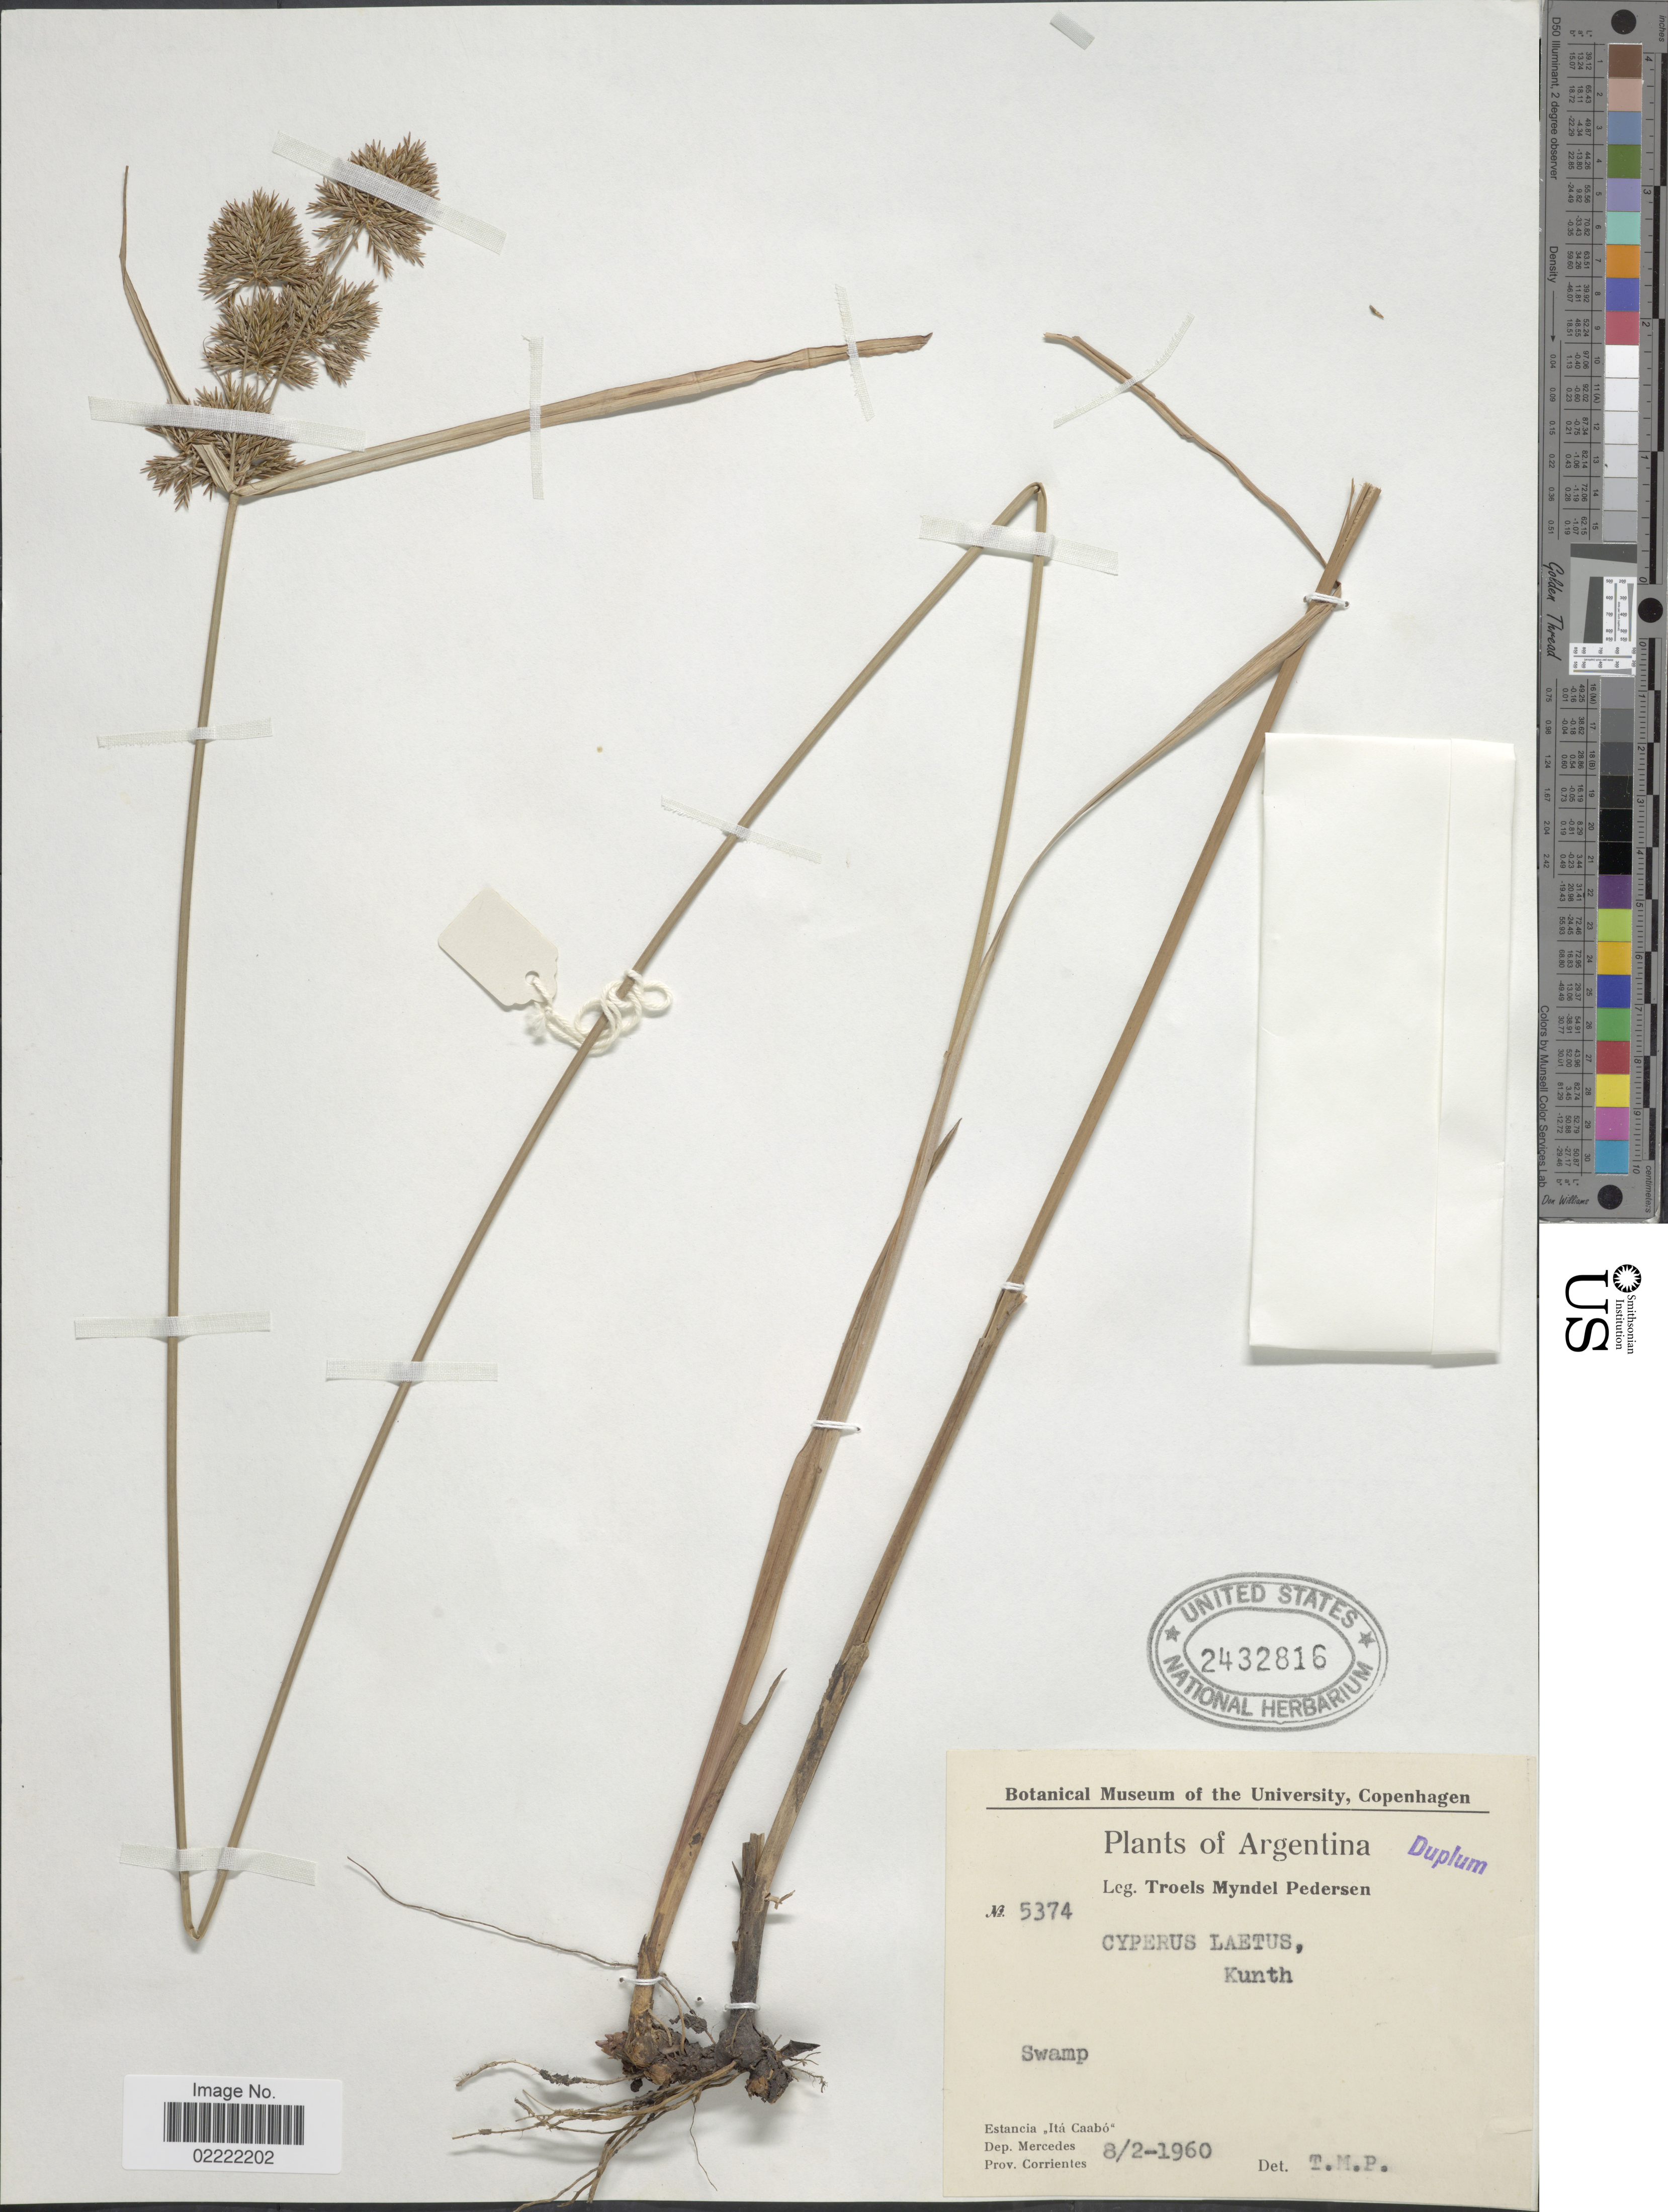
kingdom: Plantae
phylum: Tracheophyta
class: Liliopsida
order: Poales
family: Cyperaceae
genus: Cyperus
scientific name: Cyperus laetus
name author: J. Presl & C. Presl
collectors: T. Pederson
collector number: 5374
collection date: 1960-02-08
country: Argentina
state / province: Corrientes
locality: Swamp, Estancia ,,Itá Caabó' Dep. Mercedes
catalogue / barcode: US 2432816